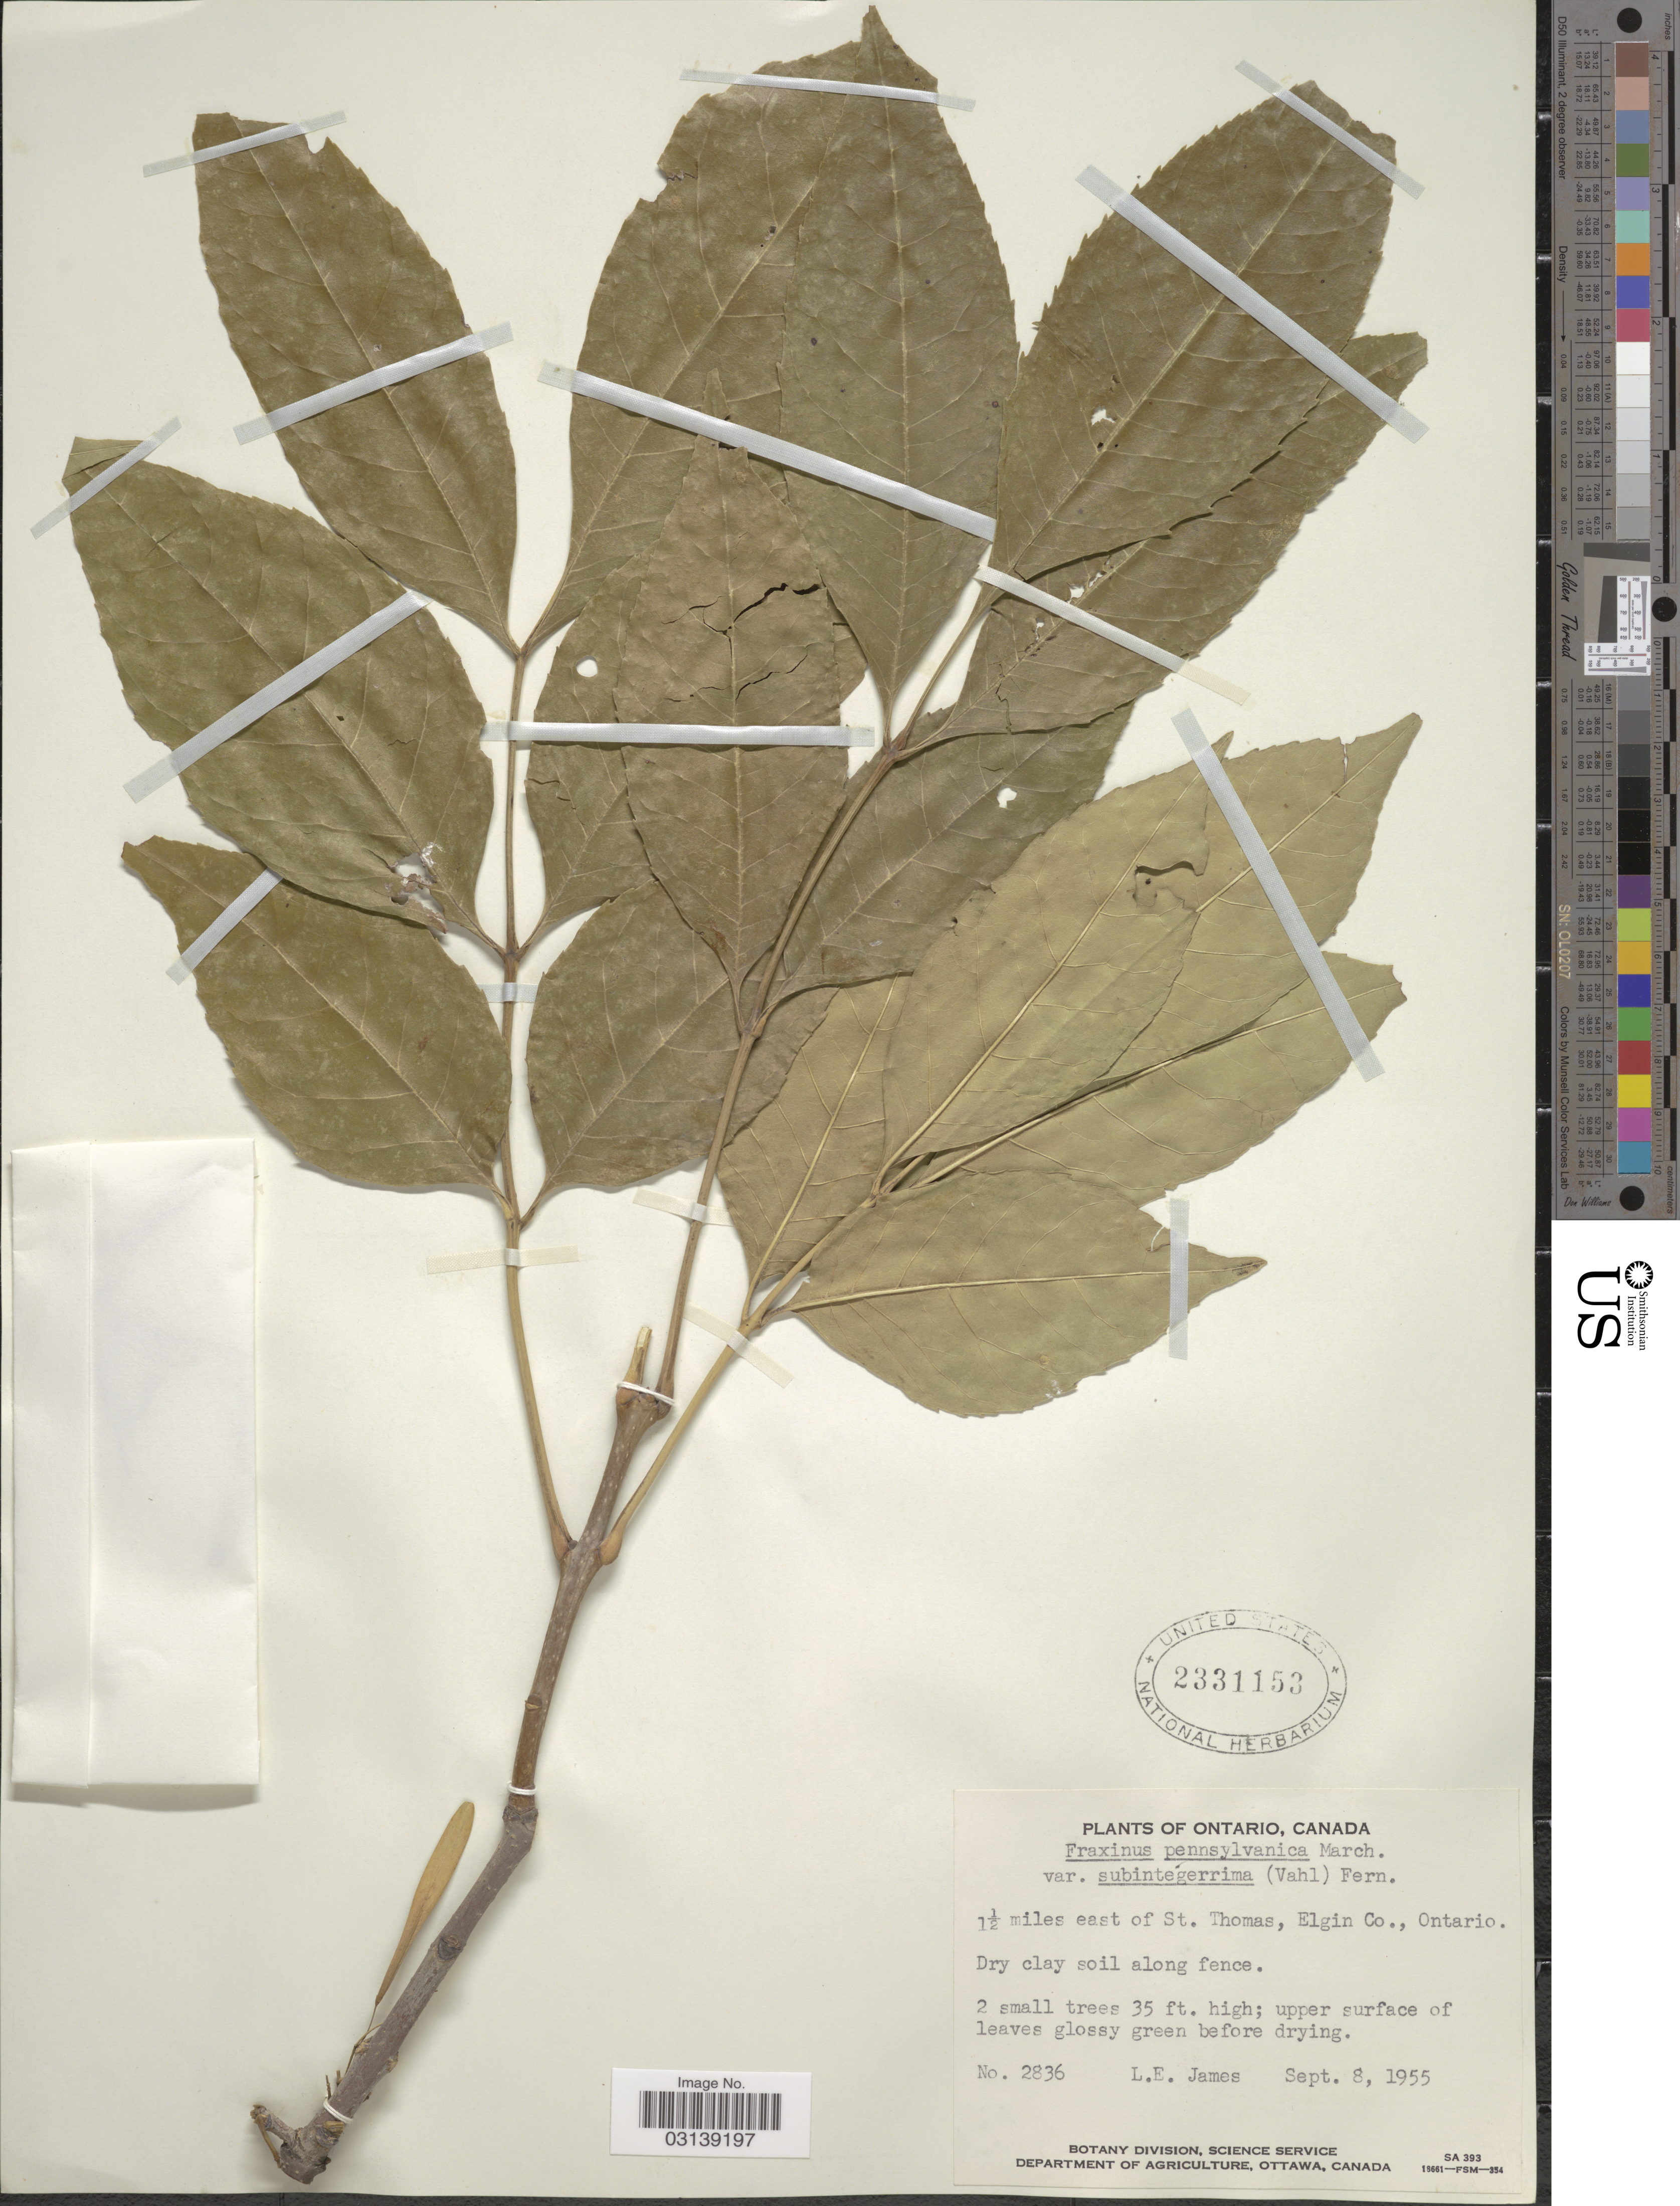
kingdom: Plantae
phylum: Tracheophyta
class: Magnoliopsida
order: Lamiales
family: Oleaceae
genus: Fraxinus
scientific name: Fraxinus pennsylvanica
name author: Marshall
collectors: L. E. James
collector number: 2836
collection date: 1955-09-08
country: Canada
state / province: Ontario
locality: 1½ miles east of St. Thomas, Elgin Co.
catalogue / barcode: US 2331153